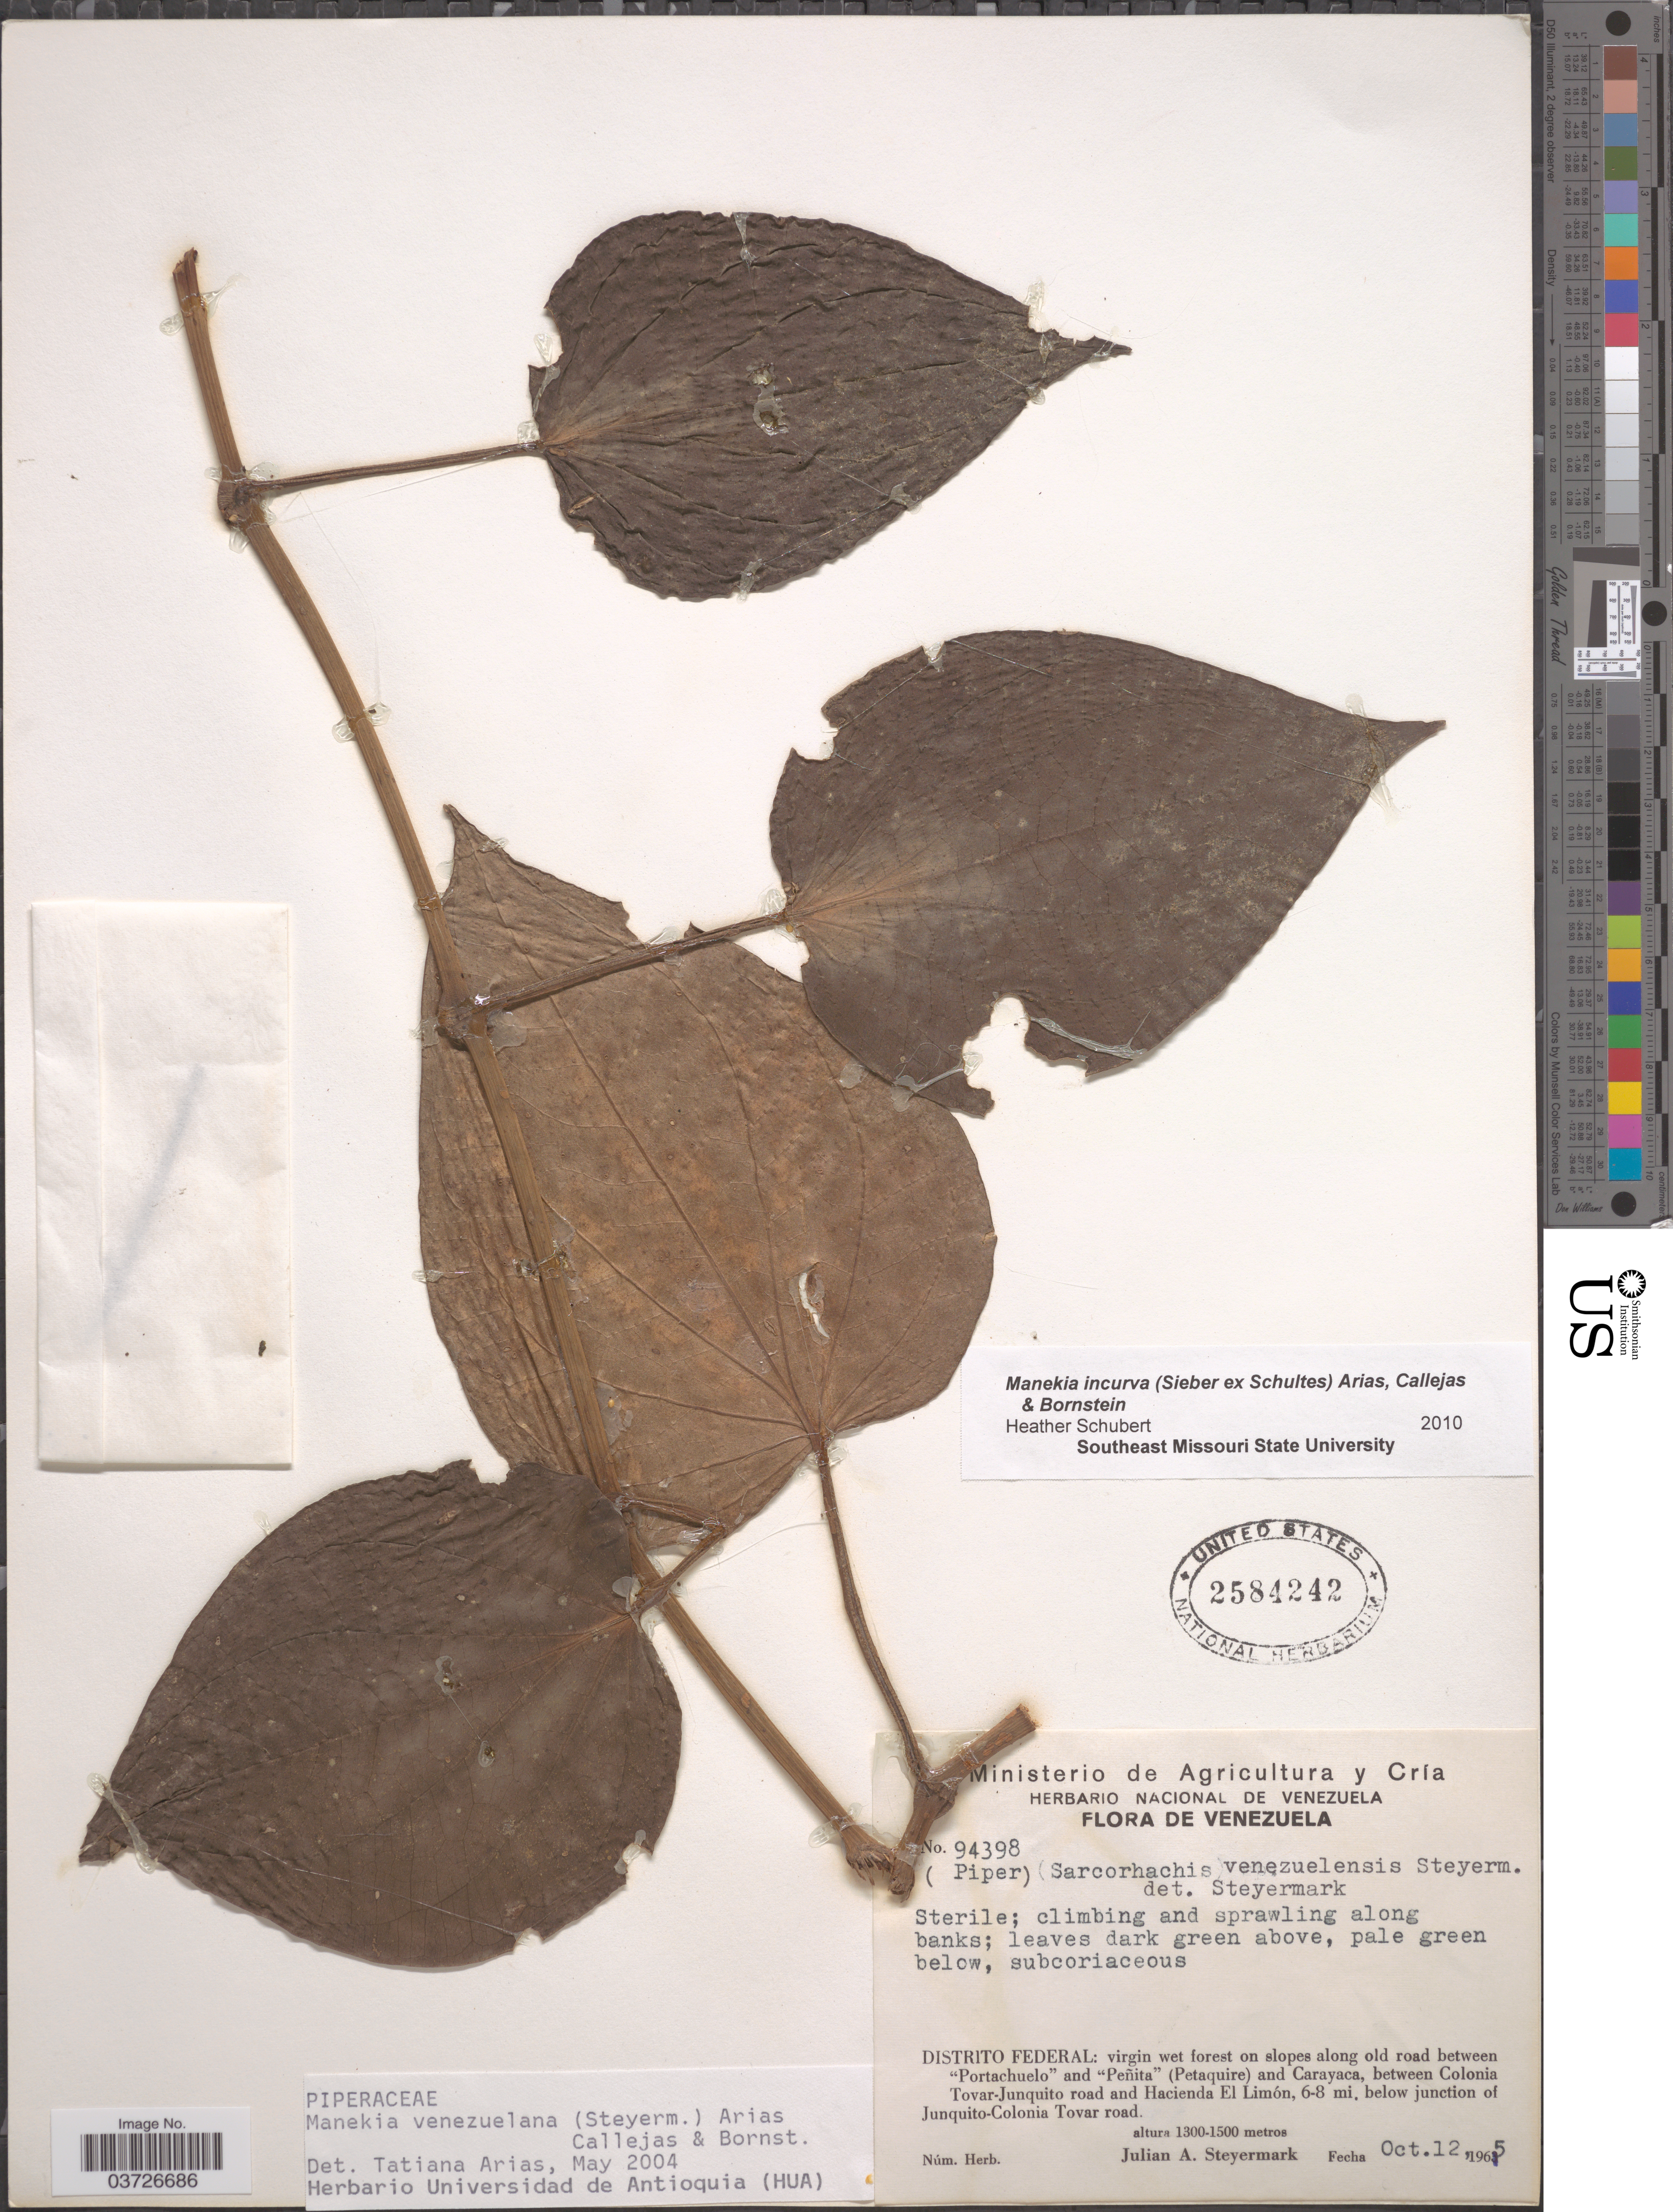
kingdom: Plantae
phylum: Tracheophyta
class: Magnoliopsida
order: Piperales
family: Piperaceae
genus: Manekia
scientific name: Manekia incurva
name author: (Sieber ex Schult.) T. Arias et al.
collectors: J. Steyermark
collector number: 94398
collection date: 1965-10-12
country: Venezuela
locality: Distrito Federal: virgin wet forest on slopes along old road between "Portachuelo" and "Peñita" (Petaquire) and Carayaca, between Colonia Tovar-Junquito road and Hacienda El Limón, 6-8 mi. below junction of Junquito-Colonia Tovar road.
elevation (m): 1300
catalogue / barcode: US 2584242